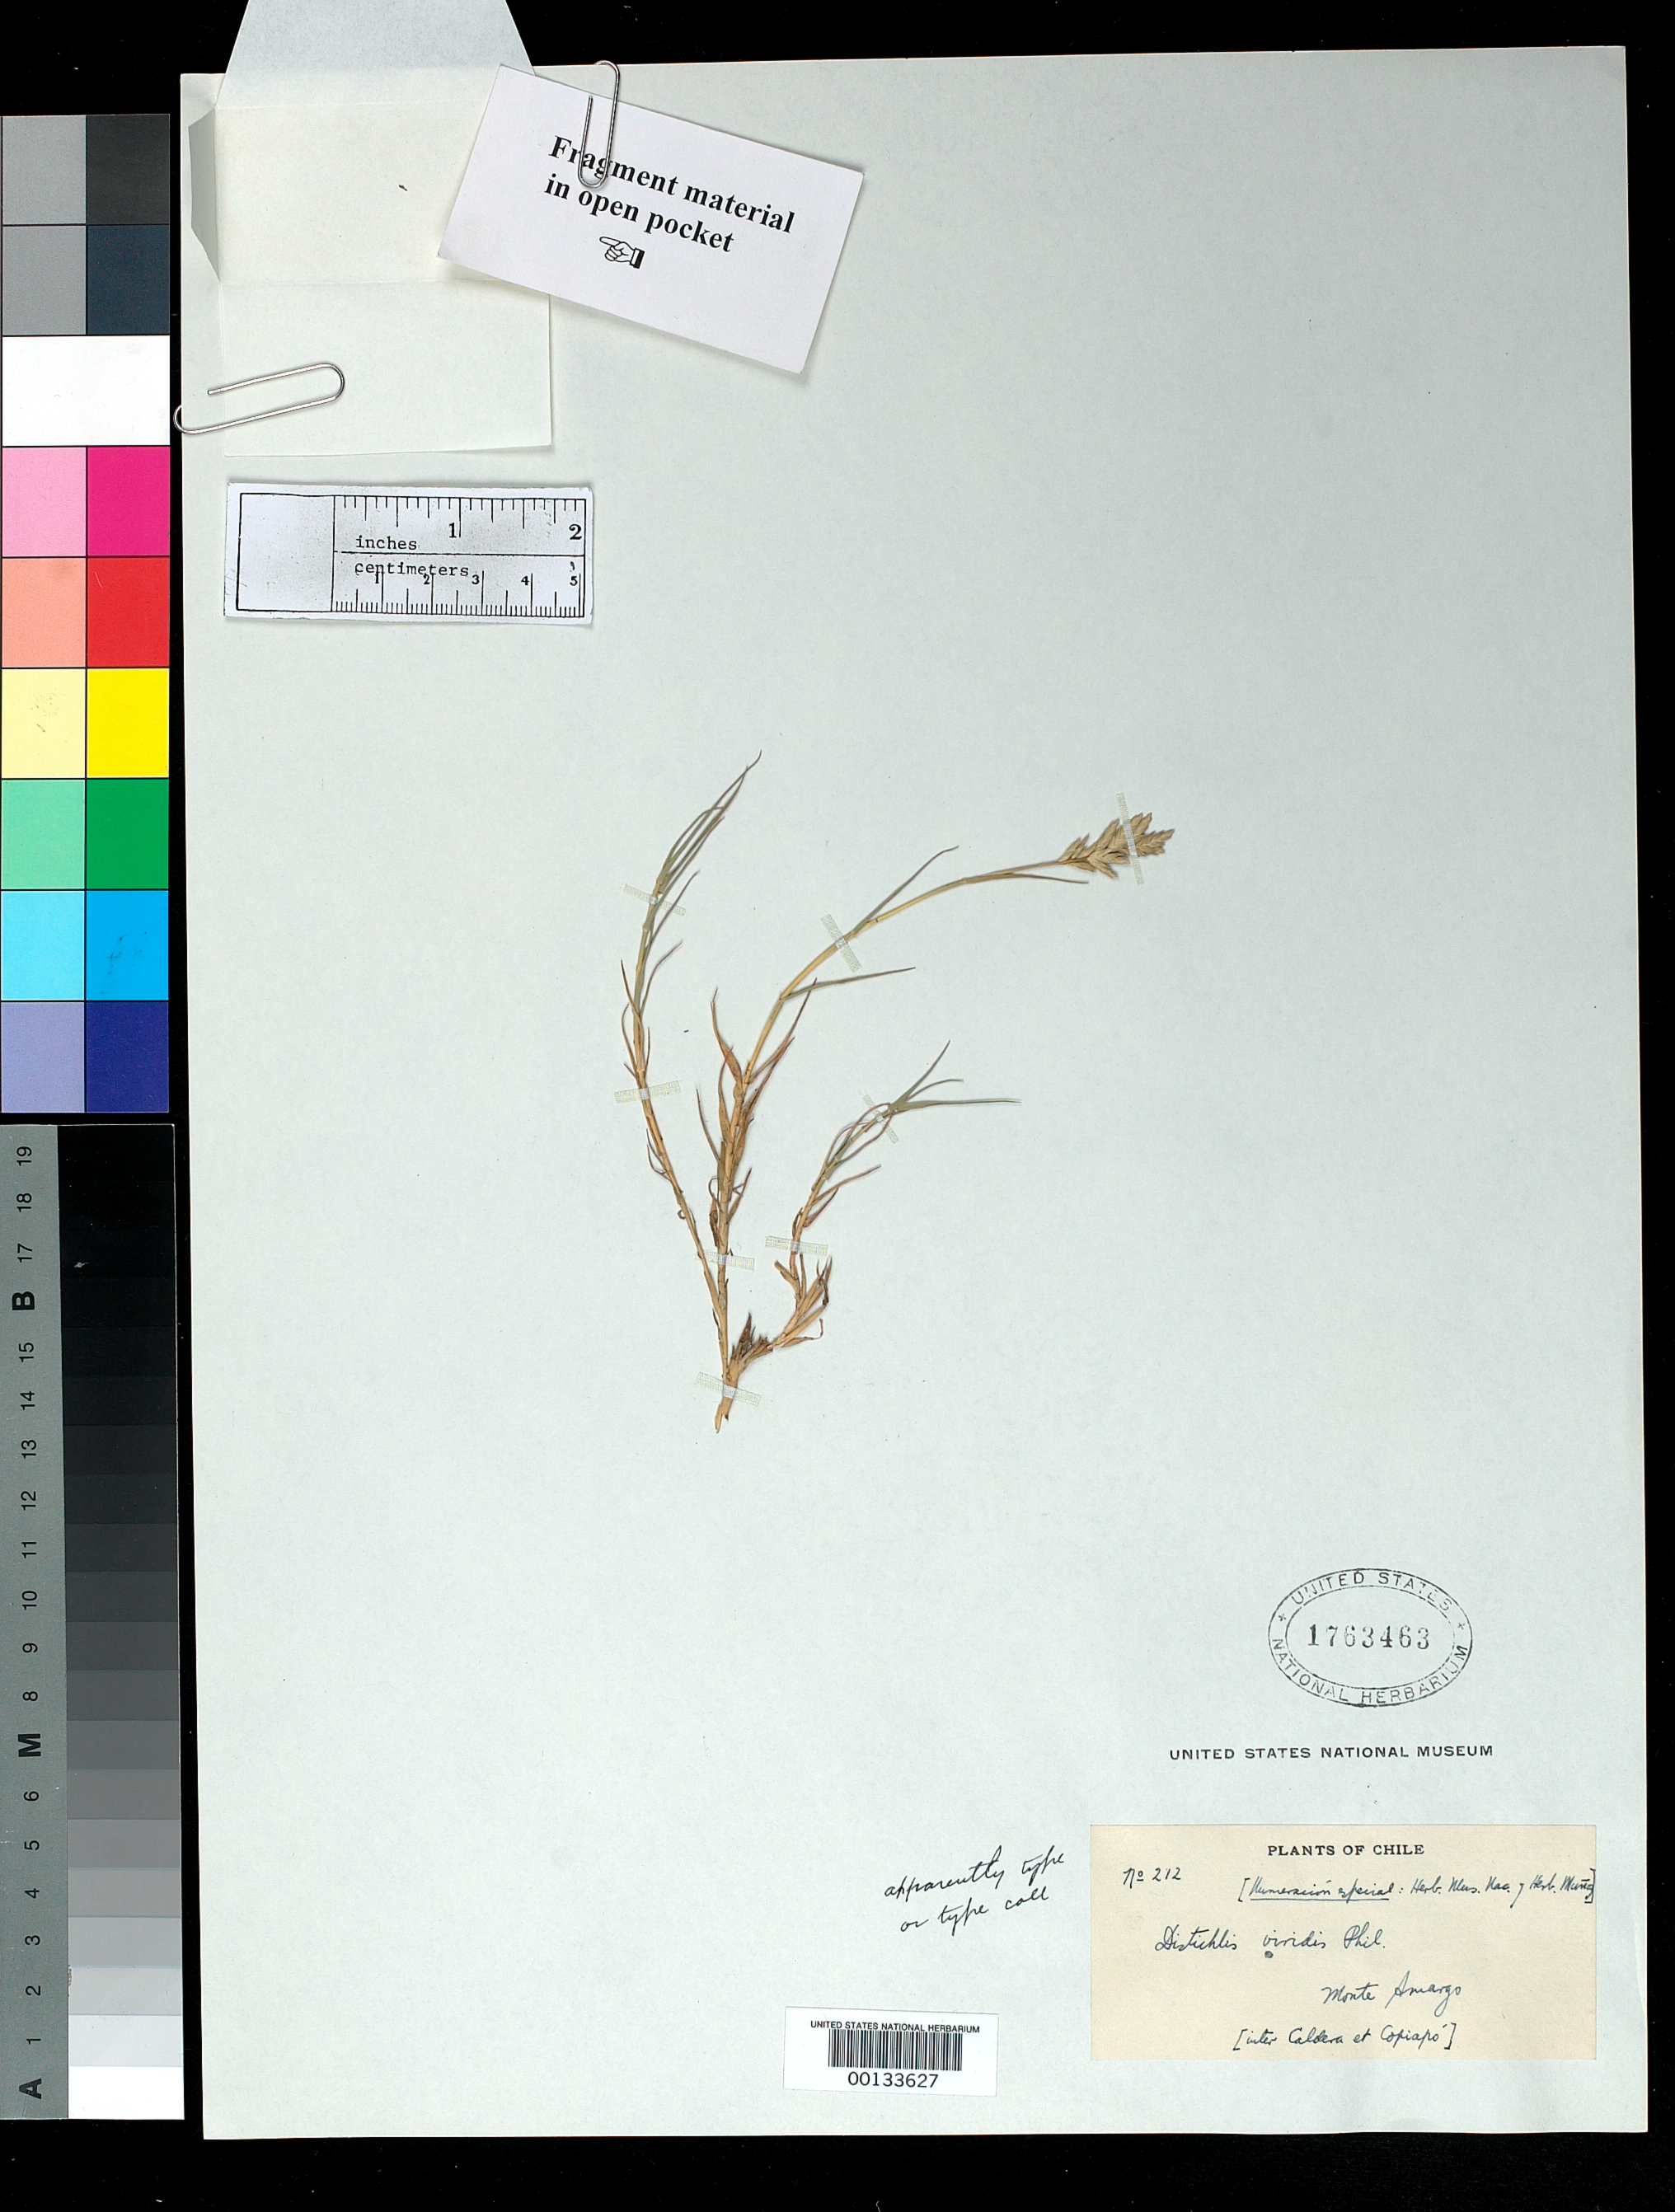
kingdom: Plantae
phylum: Tracheophyta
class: Liliopsida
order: Poales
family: Poaceae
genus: Distichlis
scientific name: Distichlis viridis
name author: Phil.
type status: Isotype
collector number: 212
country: Chile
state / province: Atacama (III)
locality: Prope Monte Amargo inter Caldera et Copiapo lecta Fuit.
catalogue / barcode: US 1763463